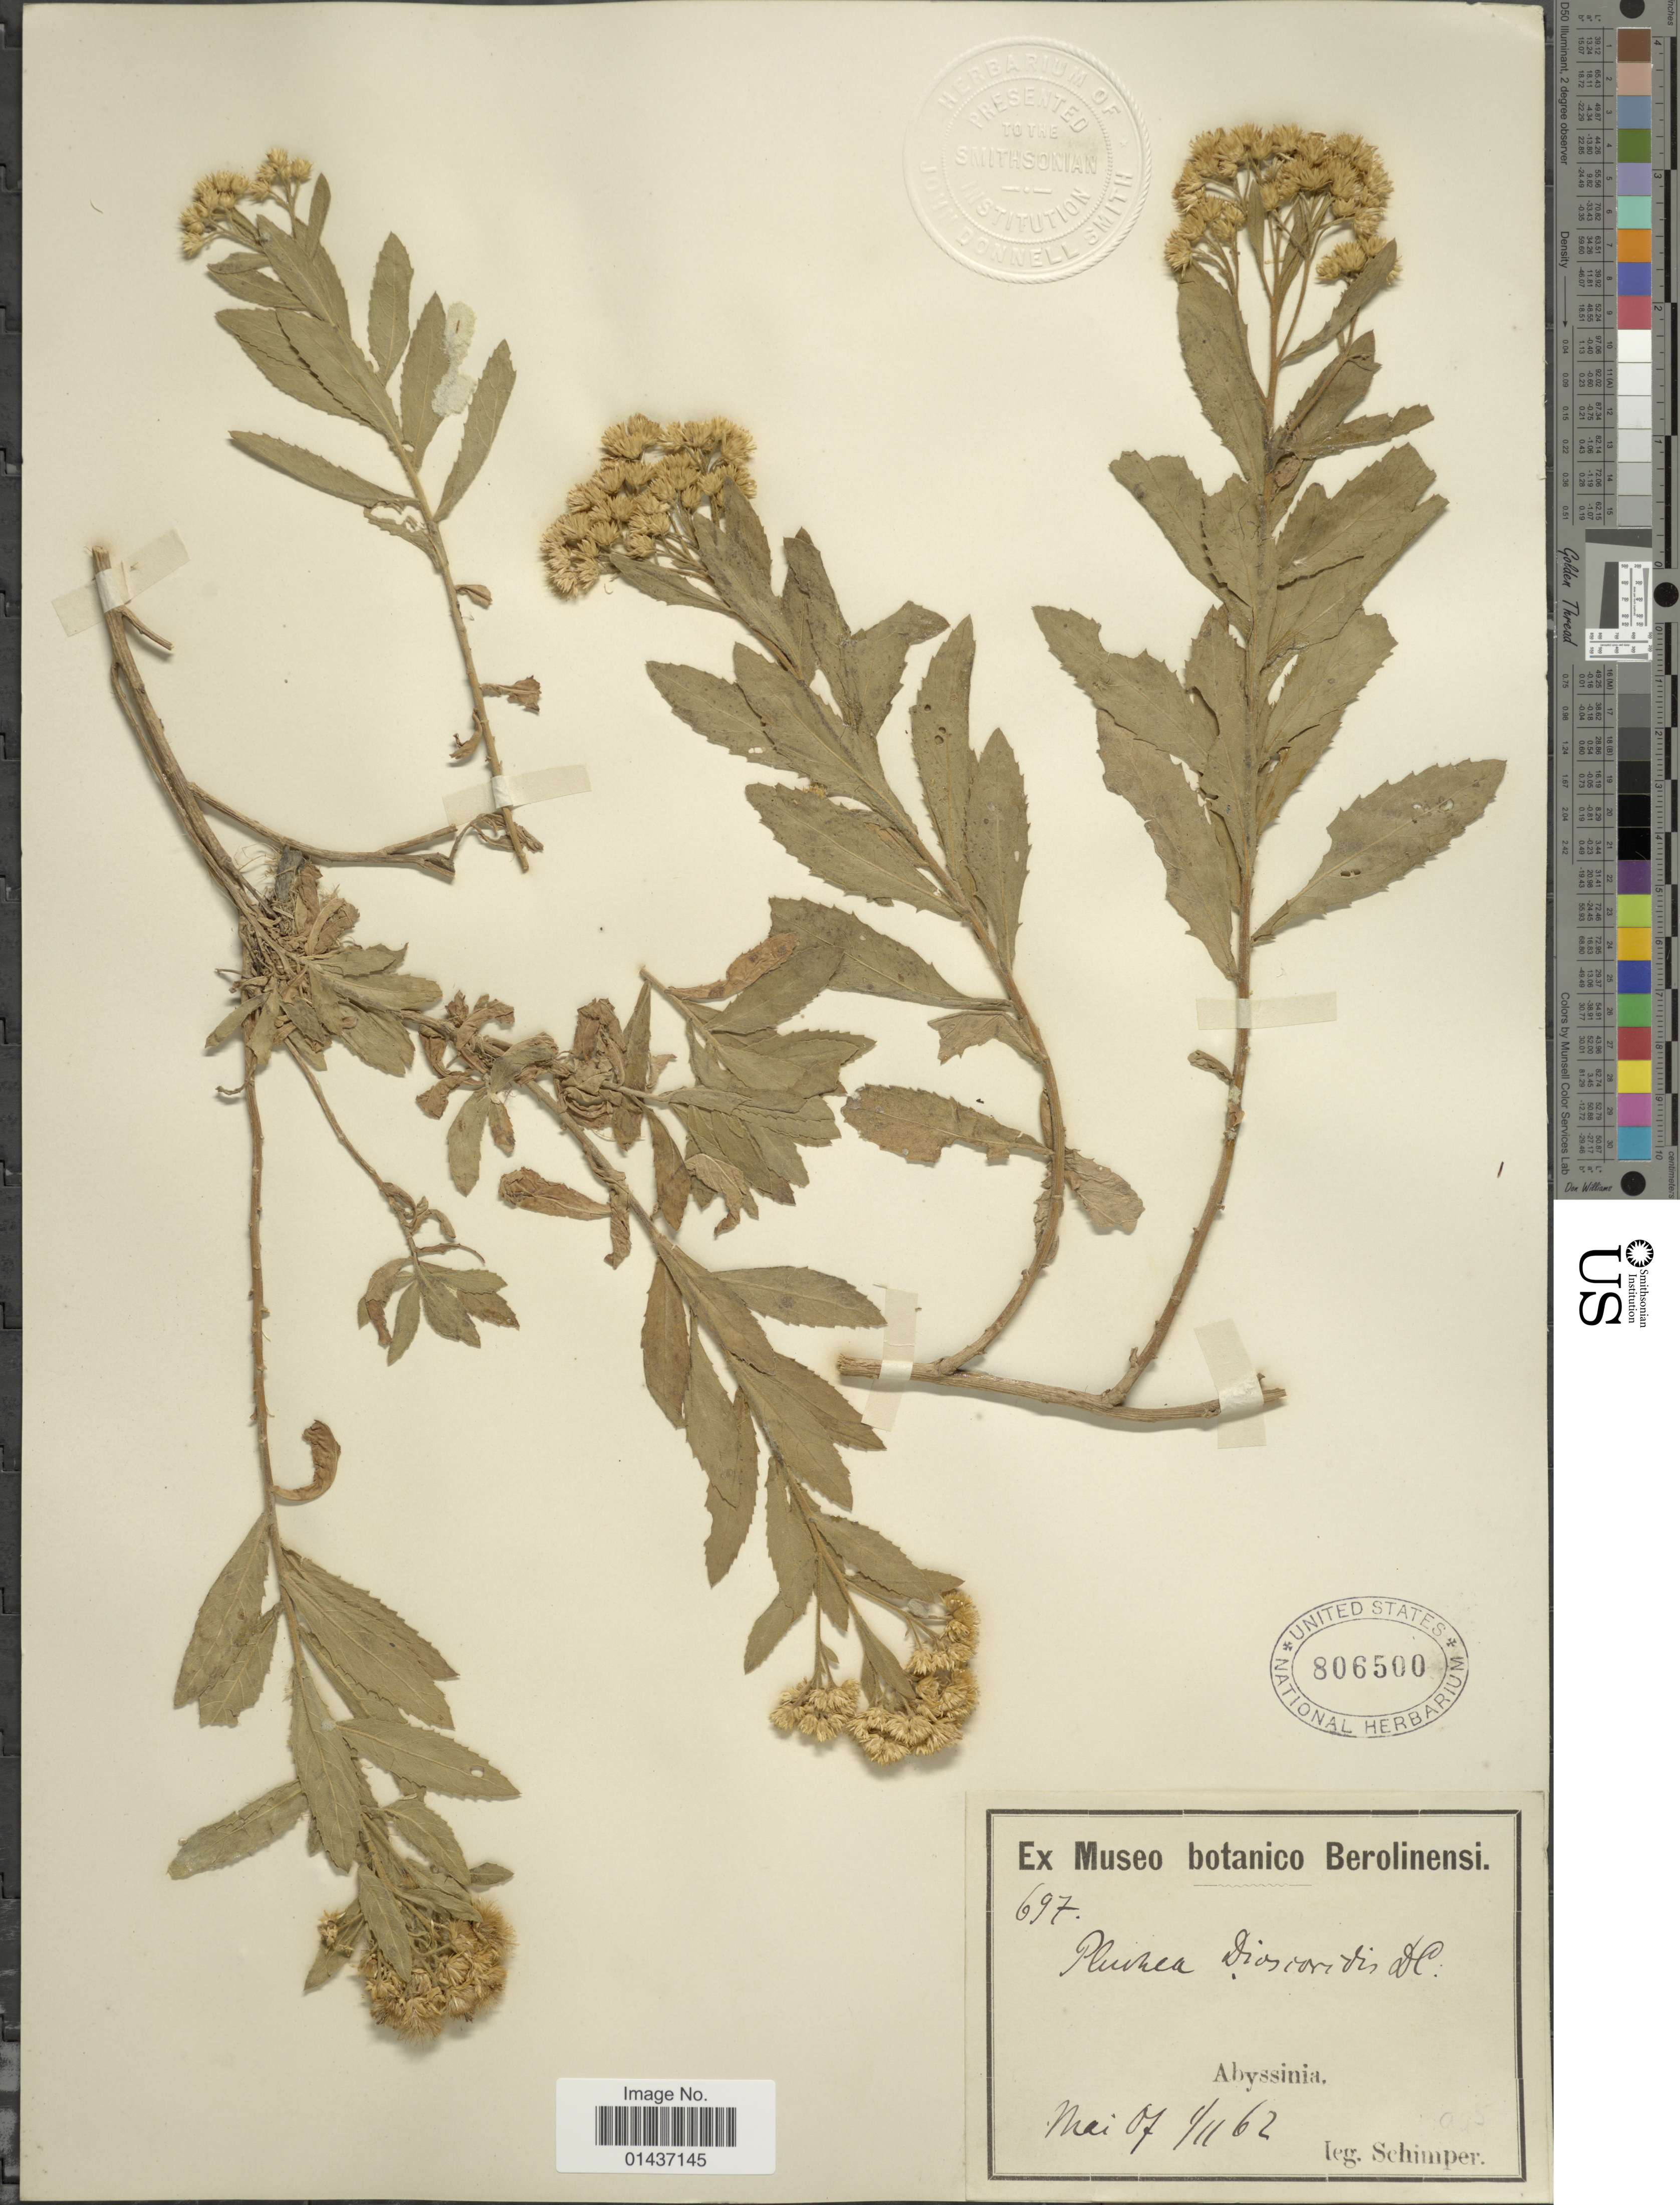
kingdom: Plantae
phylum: Tracheophyta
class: Magnoliopsida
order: Asterales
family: Asteraceae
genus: Pluchea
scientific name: Pluchea dioscoridis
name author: (L.) DC.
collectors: -. Schimper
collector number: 697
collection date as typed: Transcribed d/m/y: 1/5/62 to 1/11/62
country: Eritrea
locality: Abyssinia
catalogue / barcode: US 806500